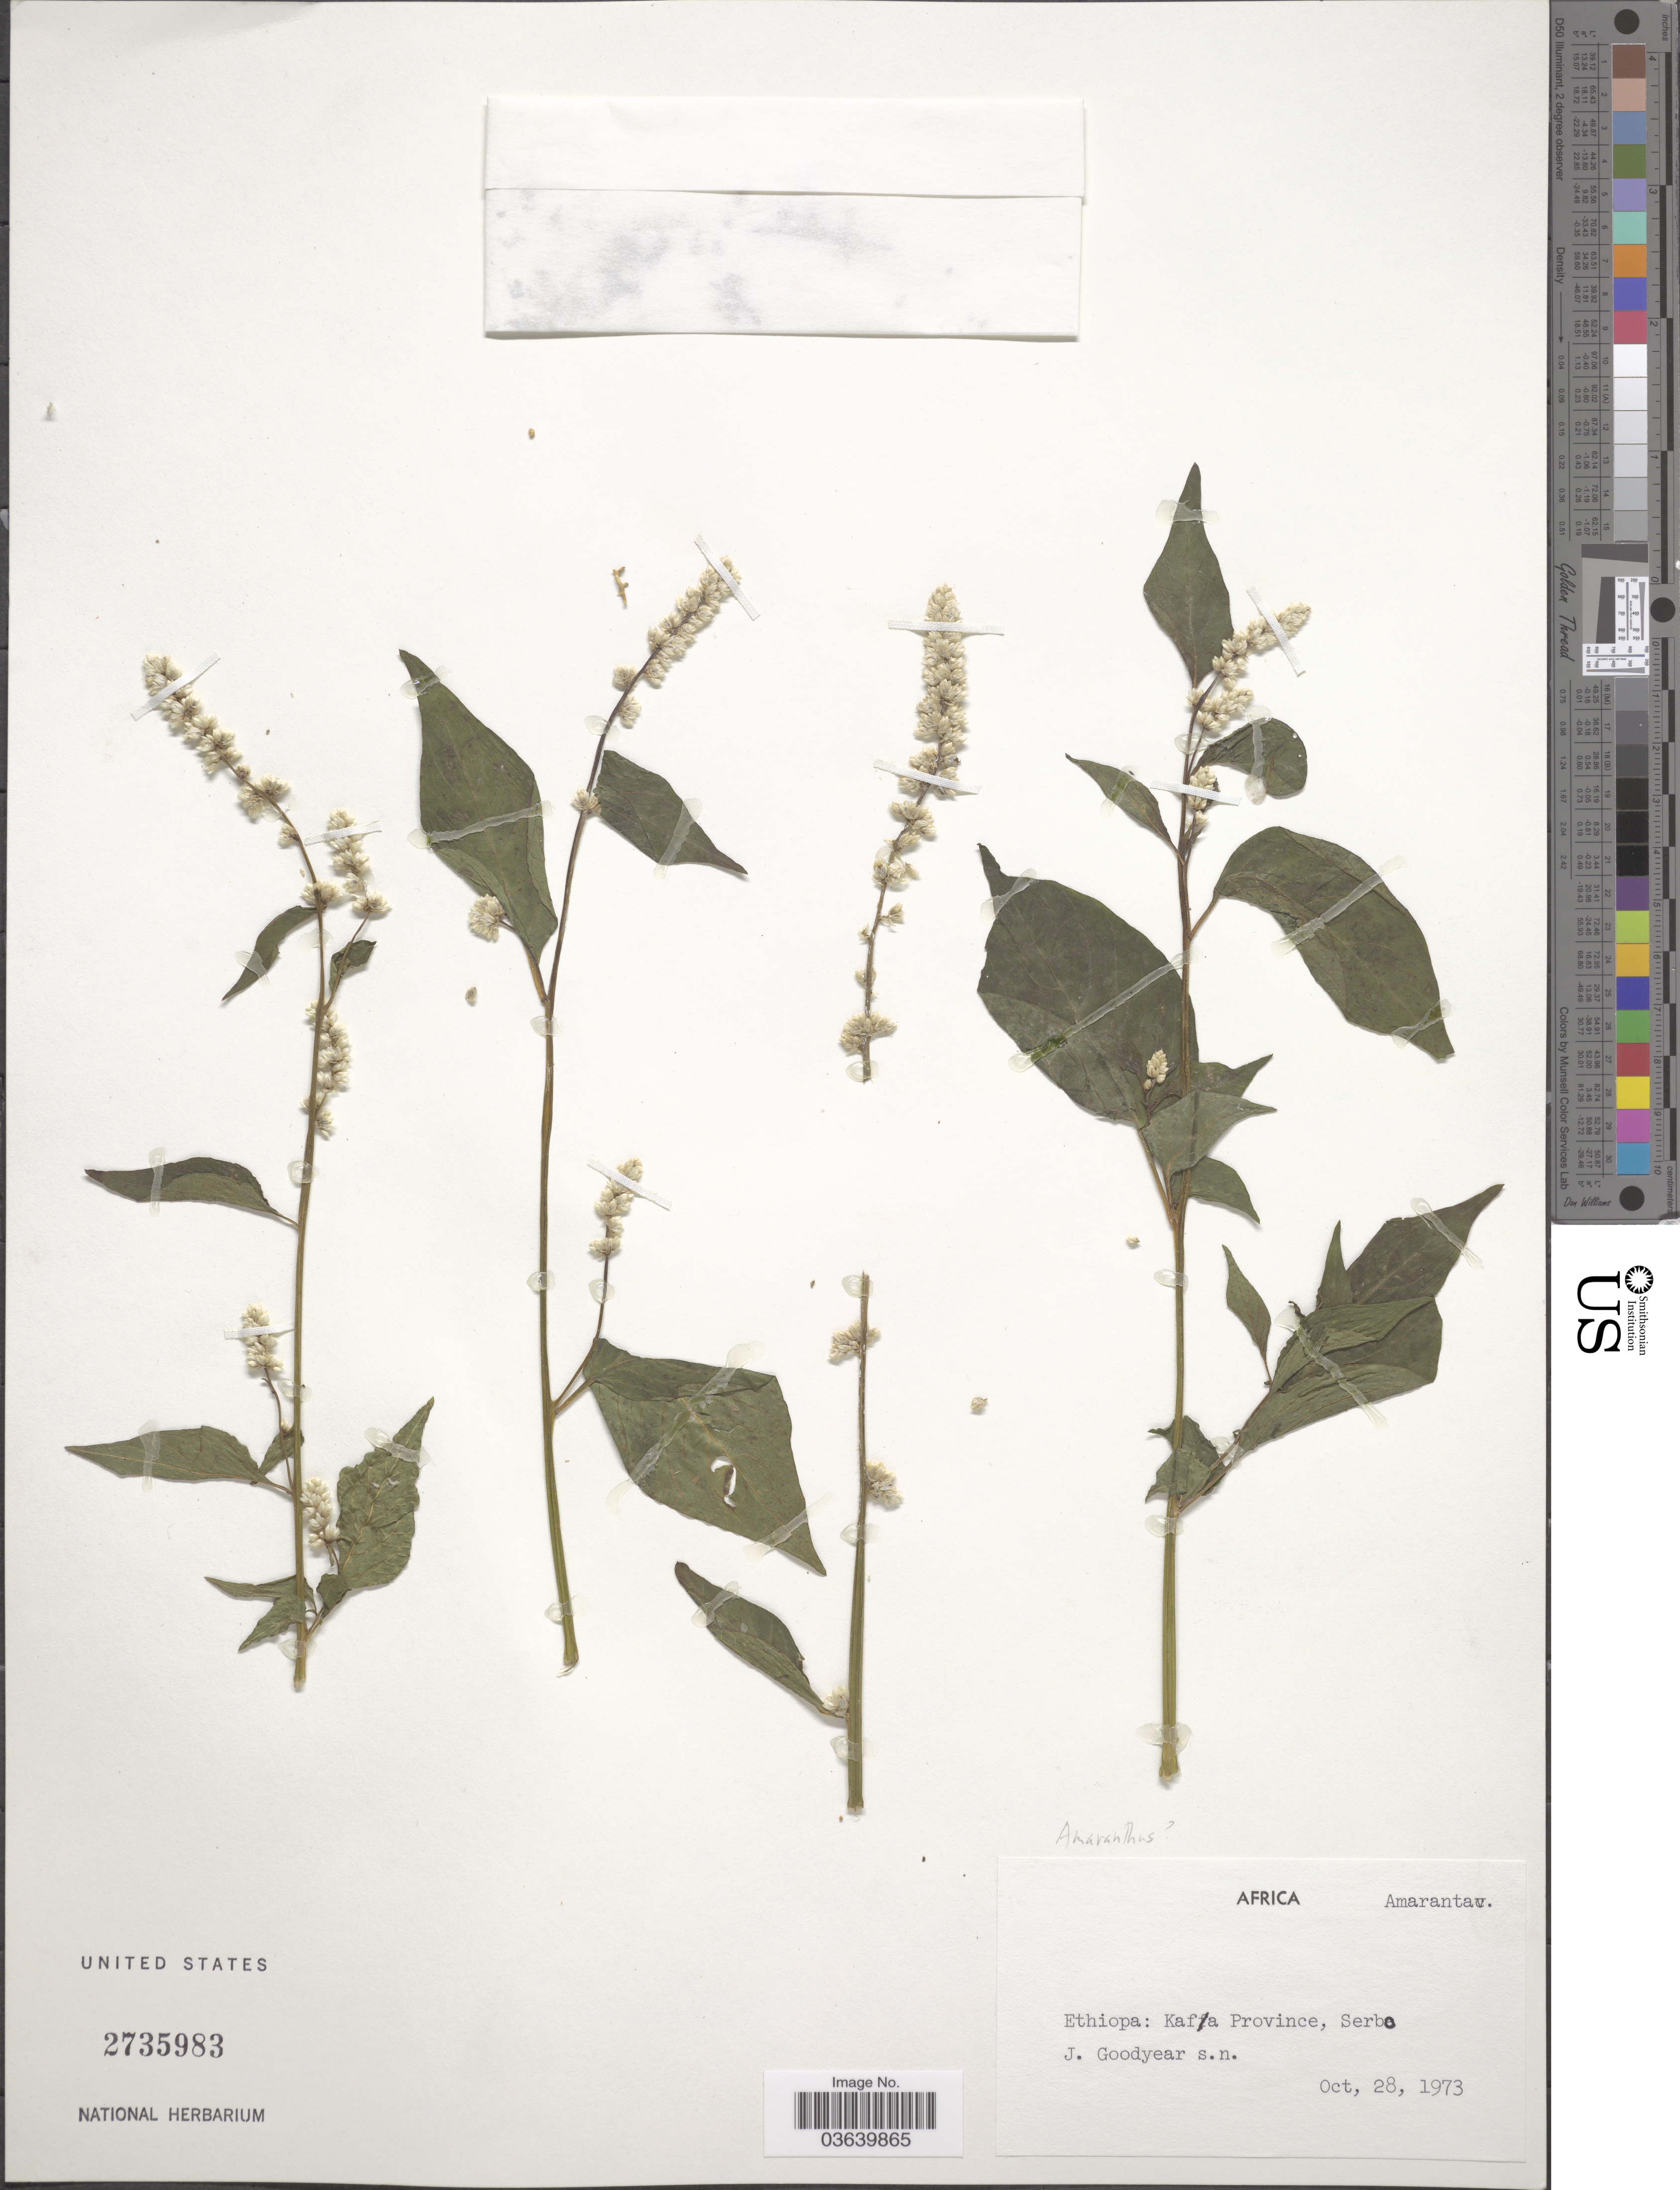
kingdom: Plantae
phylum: Tracheophyta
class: Magnoliopsida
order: Caryophyllales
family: Amaranthaceae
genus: Amaranthus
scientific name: Amaranthus sp.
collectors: J. Goodyear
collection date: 1973-10-28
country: Ethiopia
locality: Kafa Province, Serbo.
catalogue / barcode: US 2735983